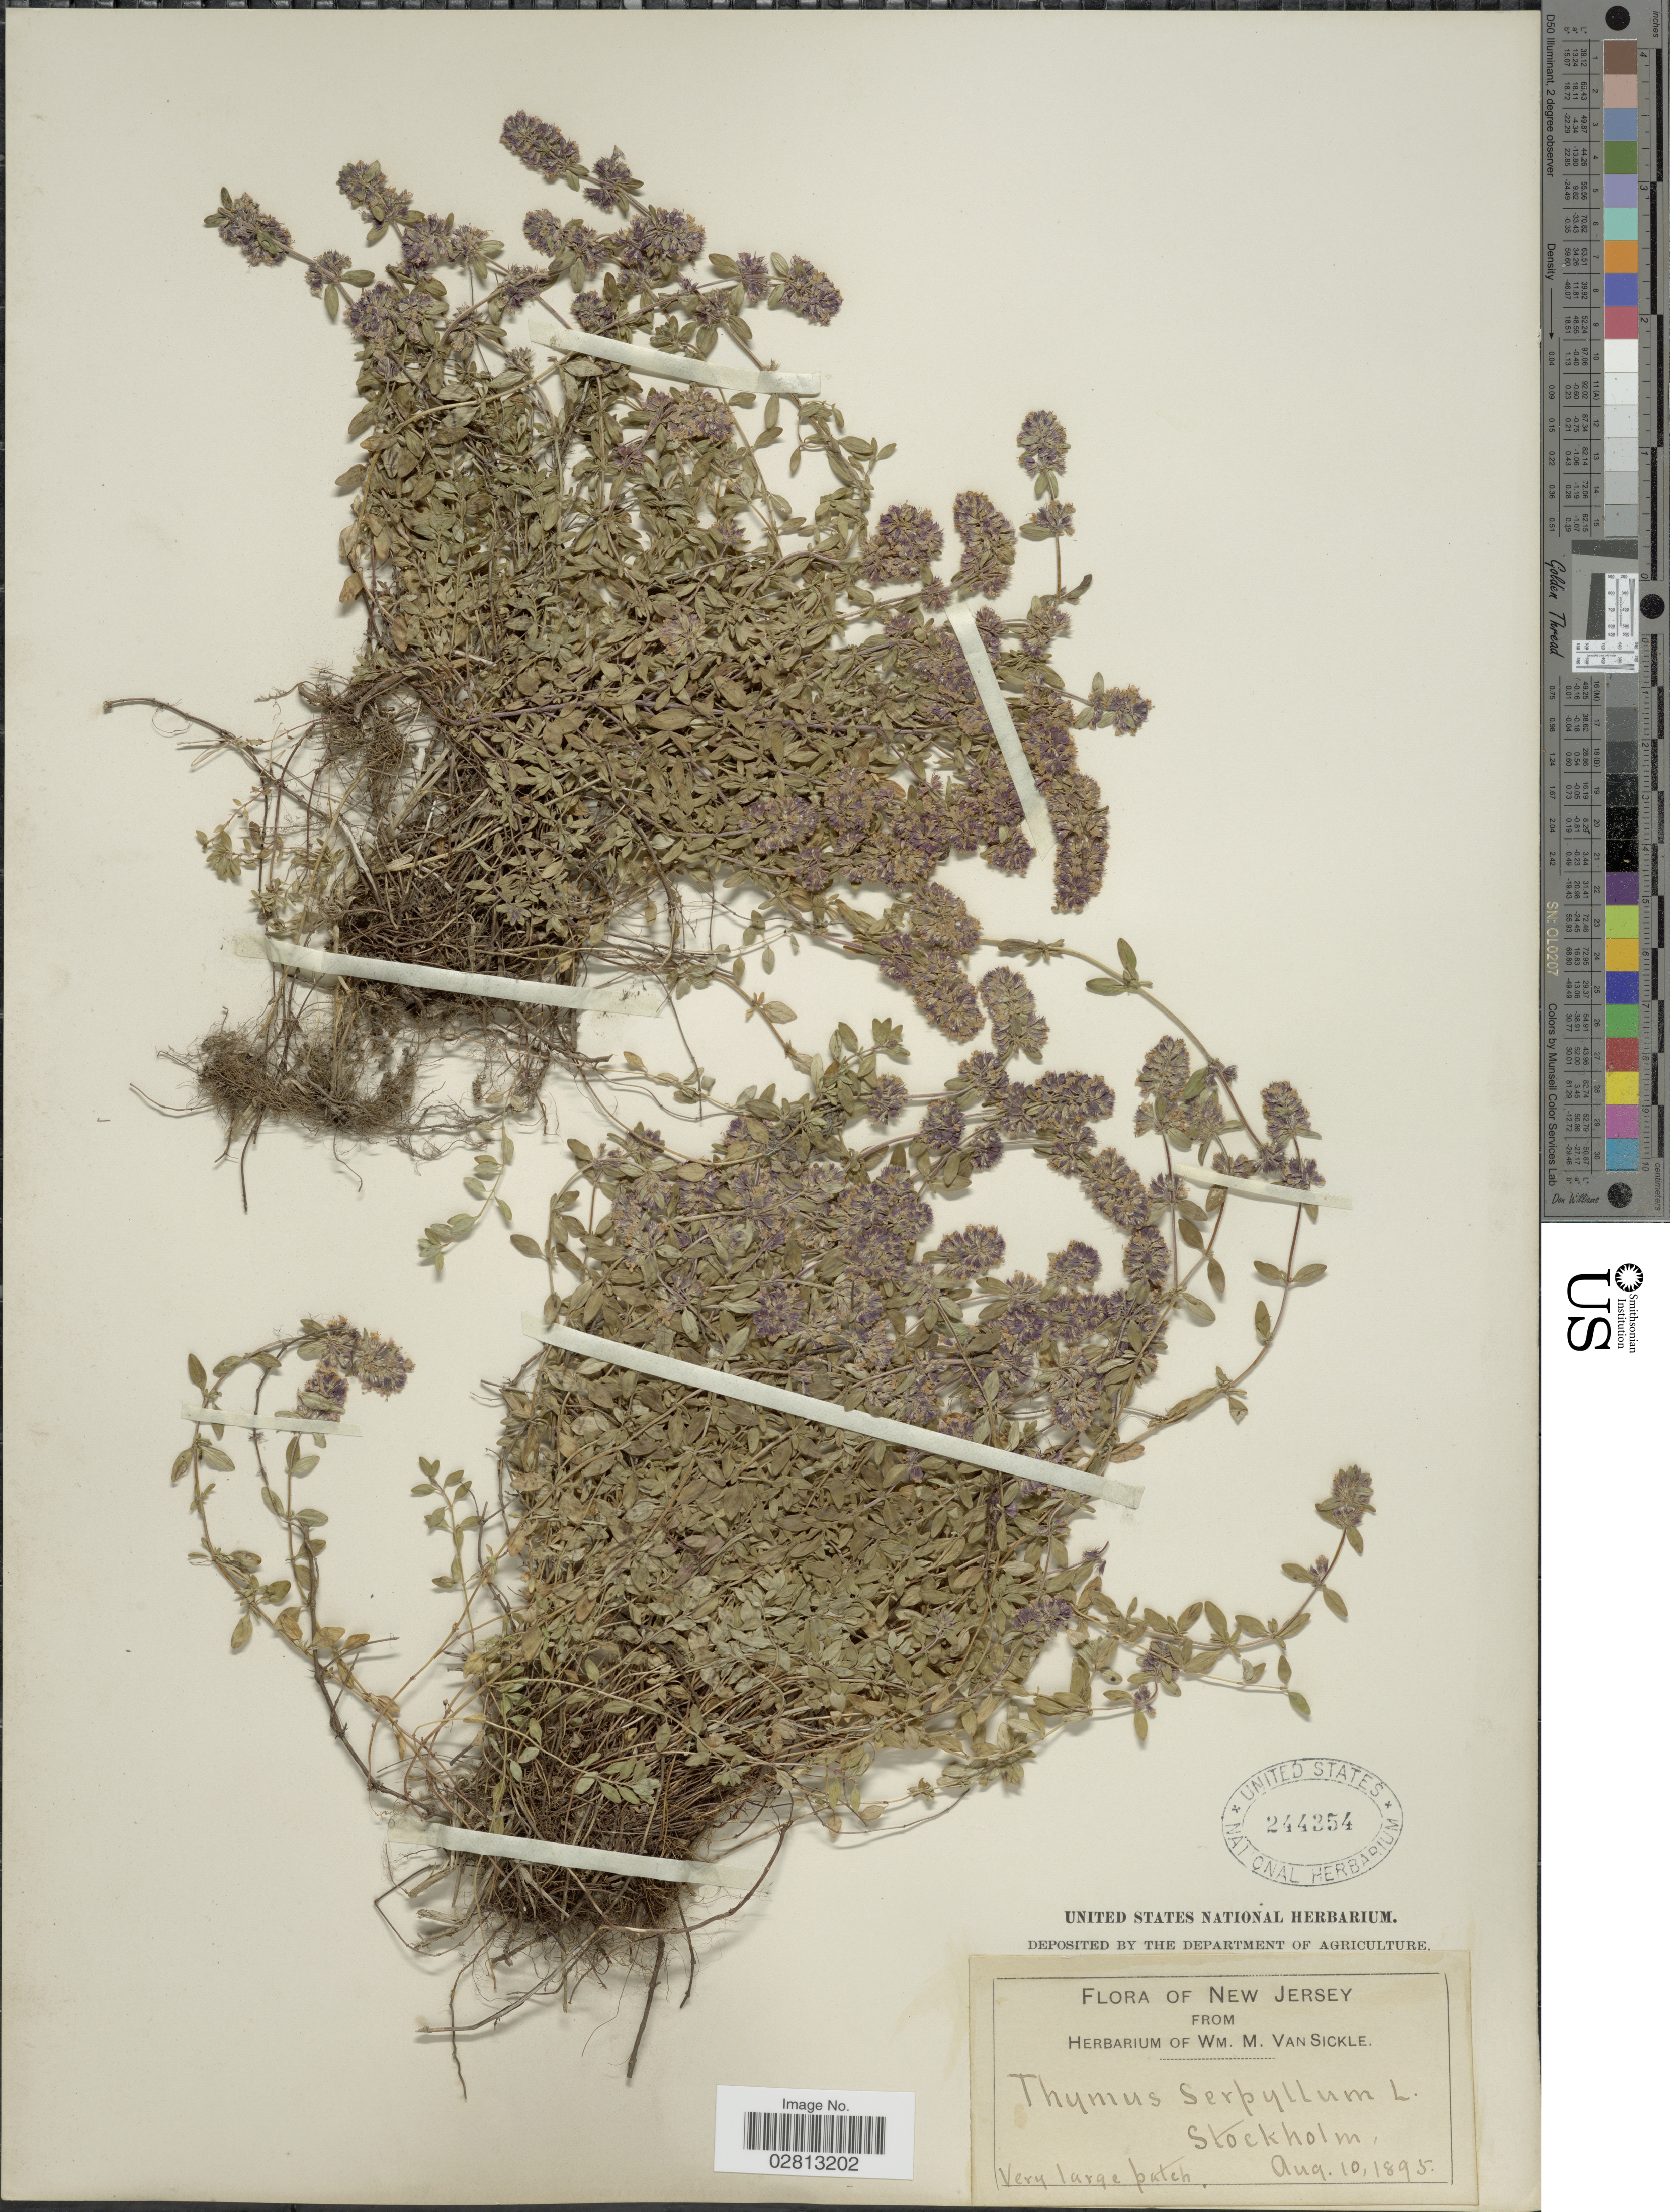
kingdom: Plantae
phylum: Tracheophyta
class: Magnoliopsida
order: Lamiales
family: Lamiaceae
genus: Thymus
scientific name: Thymus serpyllum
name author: L.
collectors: ex herb. Wm. M. Van Sickle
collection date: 1895-08-10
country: United States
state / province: New Jersey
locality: Stockholm.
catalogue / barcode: US 244354